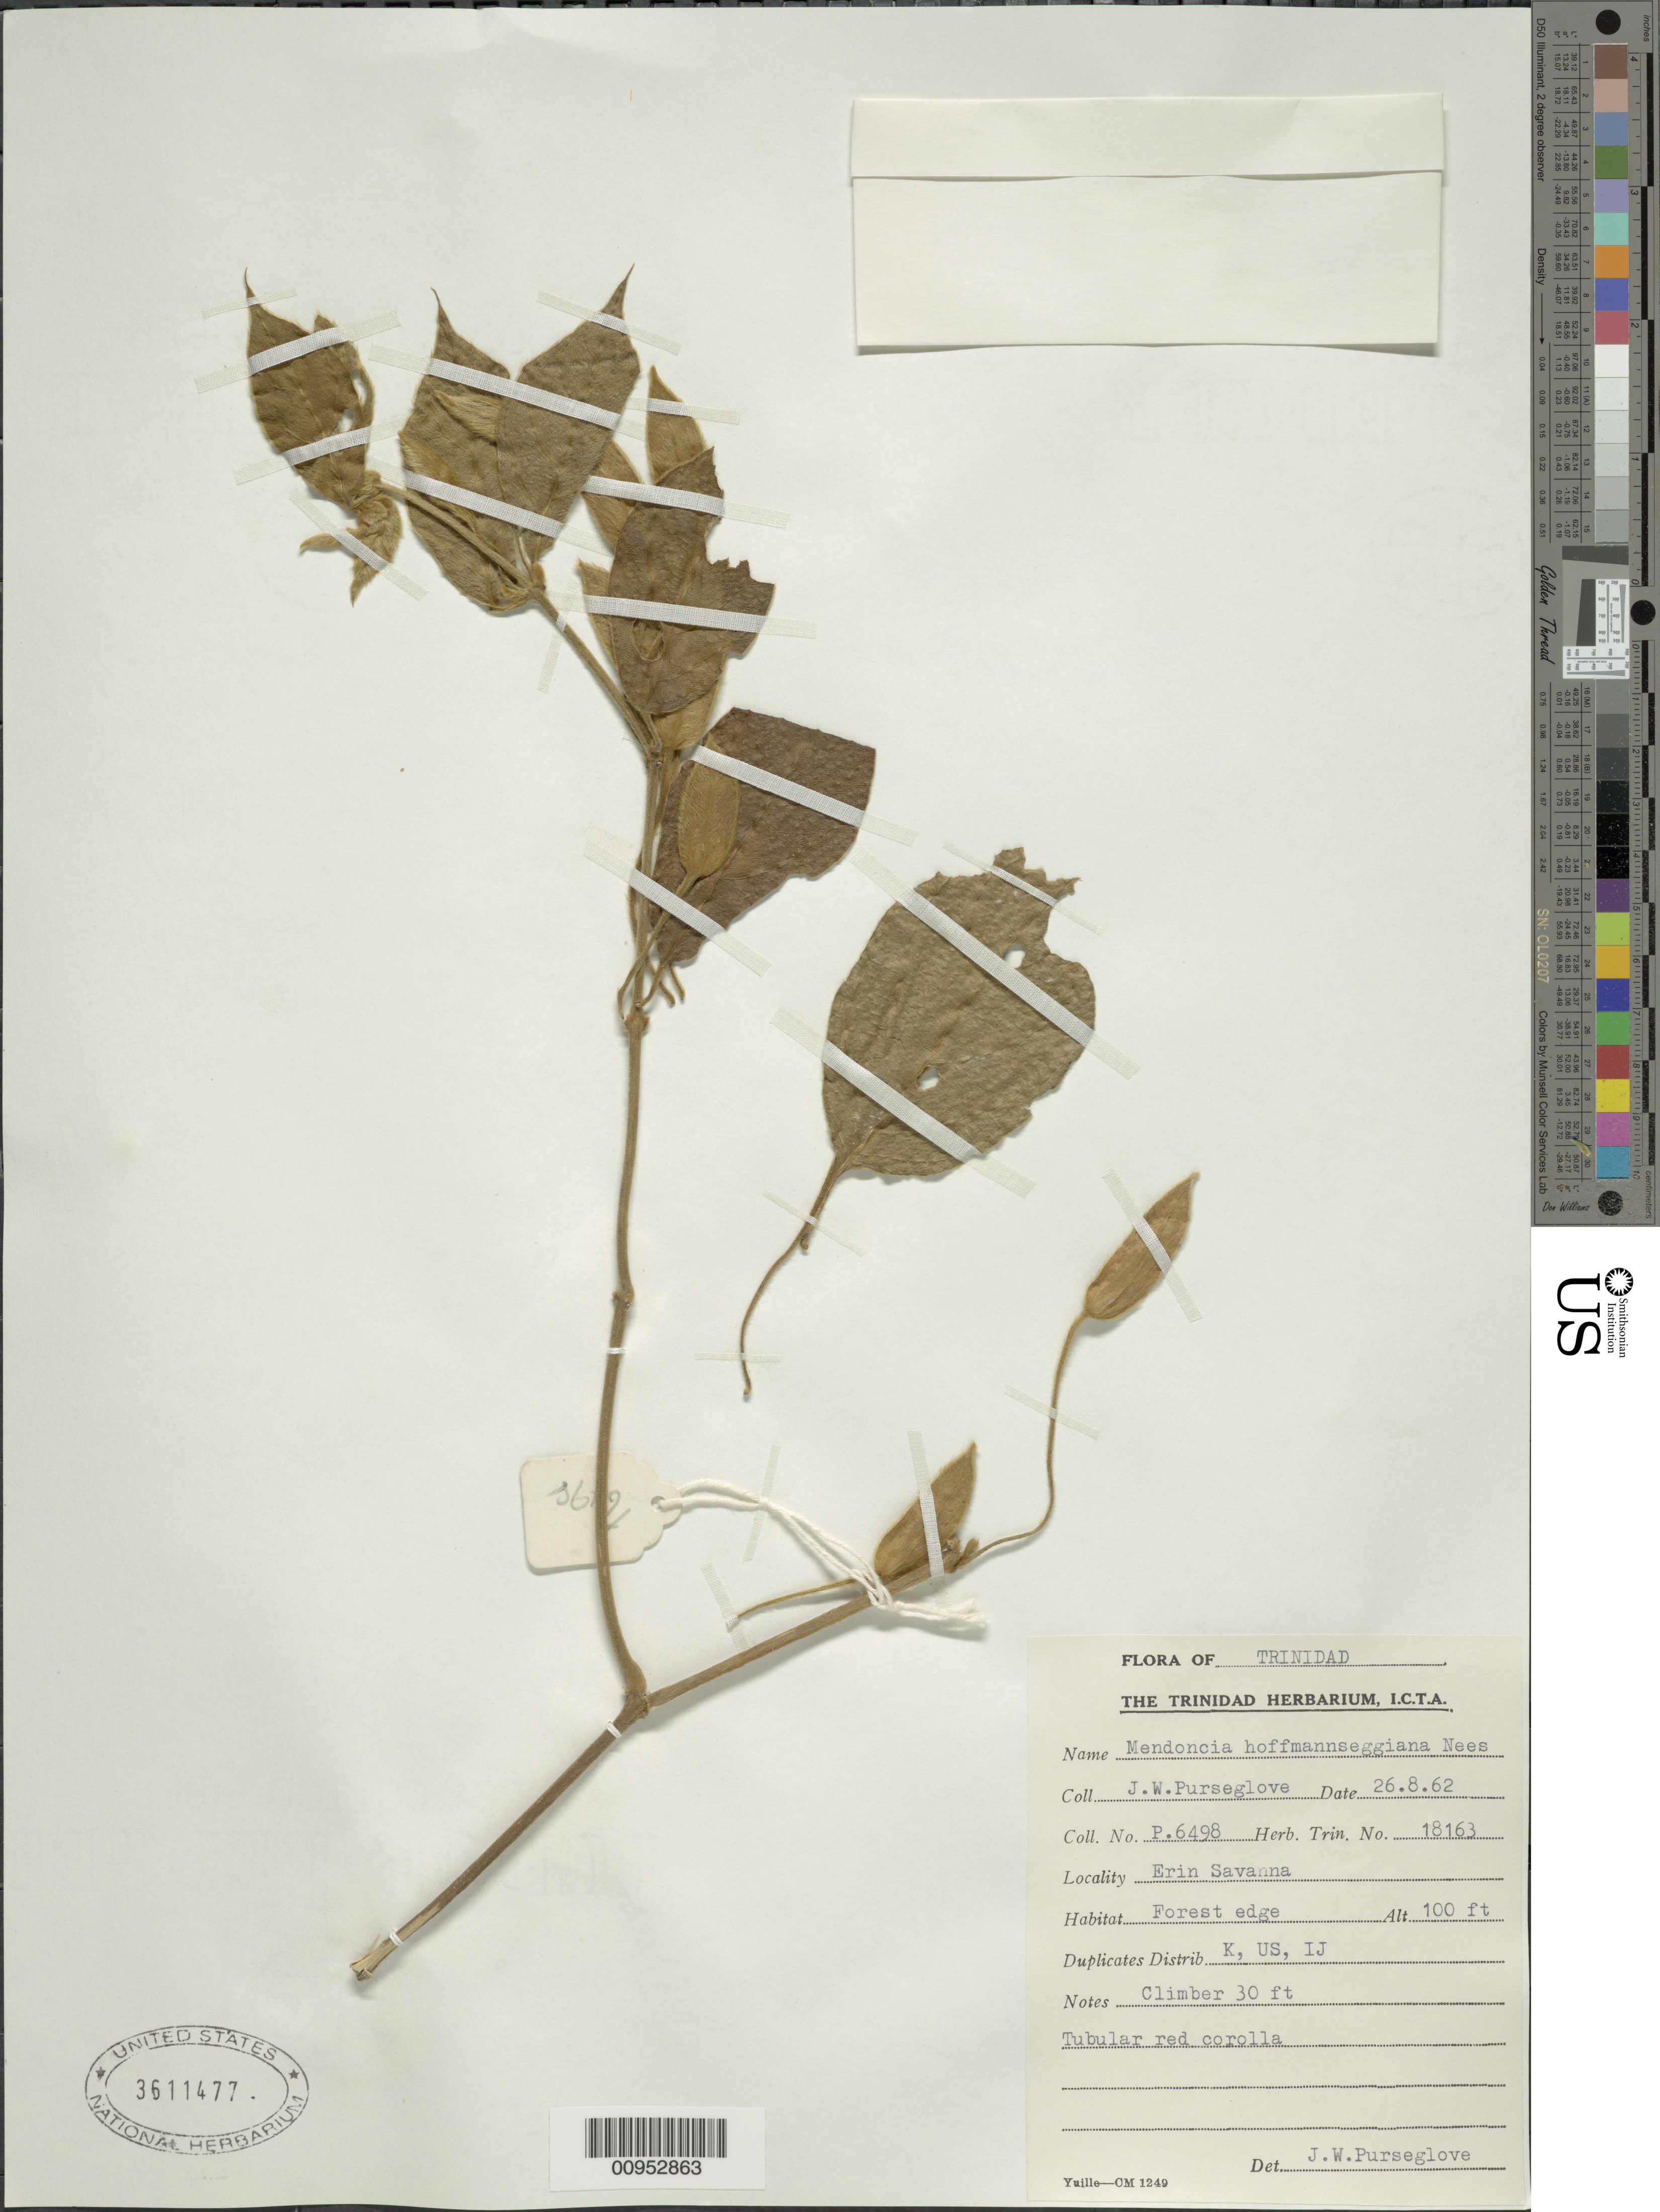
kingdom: Plantae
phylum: Tracheophyta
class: Magnoliopsida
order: Lamiales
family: Acanthaceae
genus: Mendoncia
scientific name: Mendoncia hoffmannseggiana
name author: Nees in DC.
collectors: J. Purseglove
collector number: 6498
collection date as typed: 26 Aug 1962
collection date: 1962-08-26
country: Trinidad and Tobago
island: Trinidad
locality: Erin Savanna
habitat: Forest edge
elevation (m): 30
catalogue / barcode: US 3611477